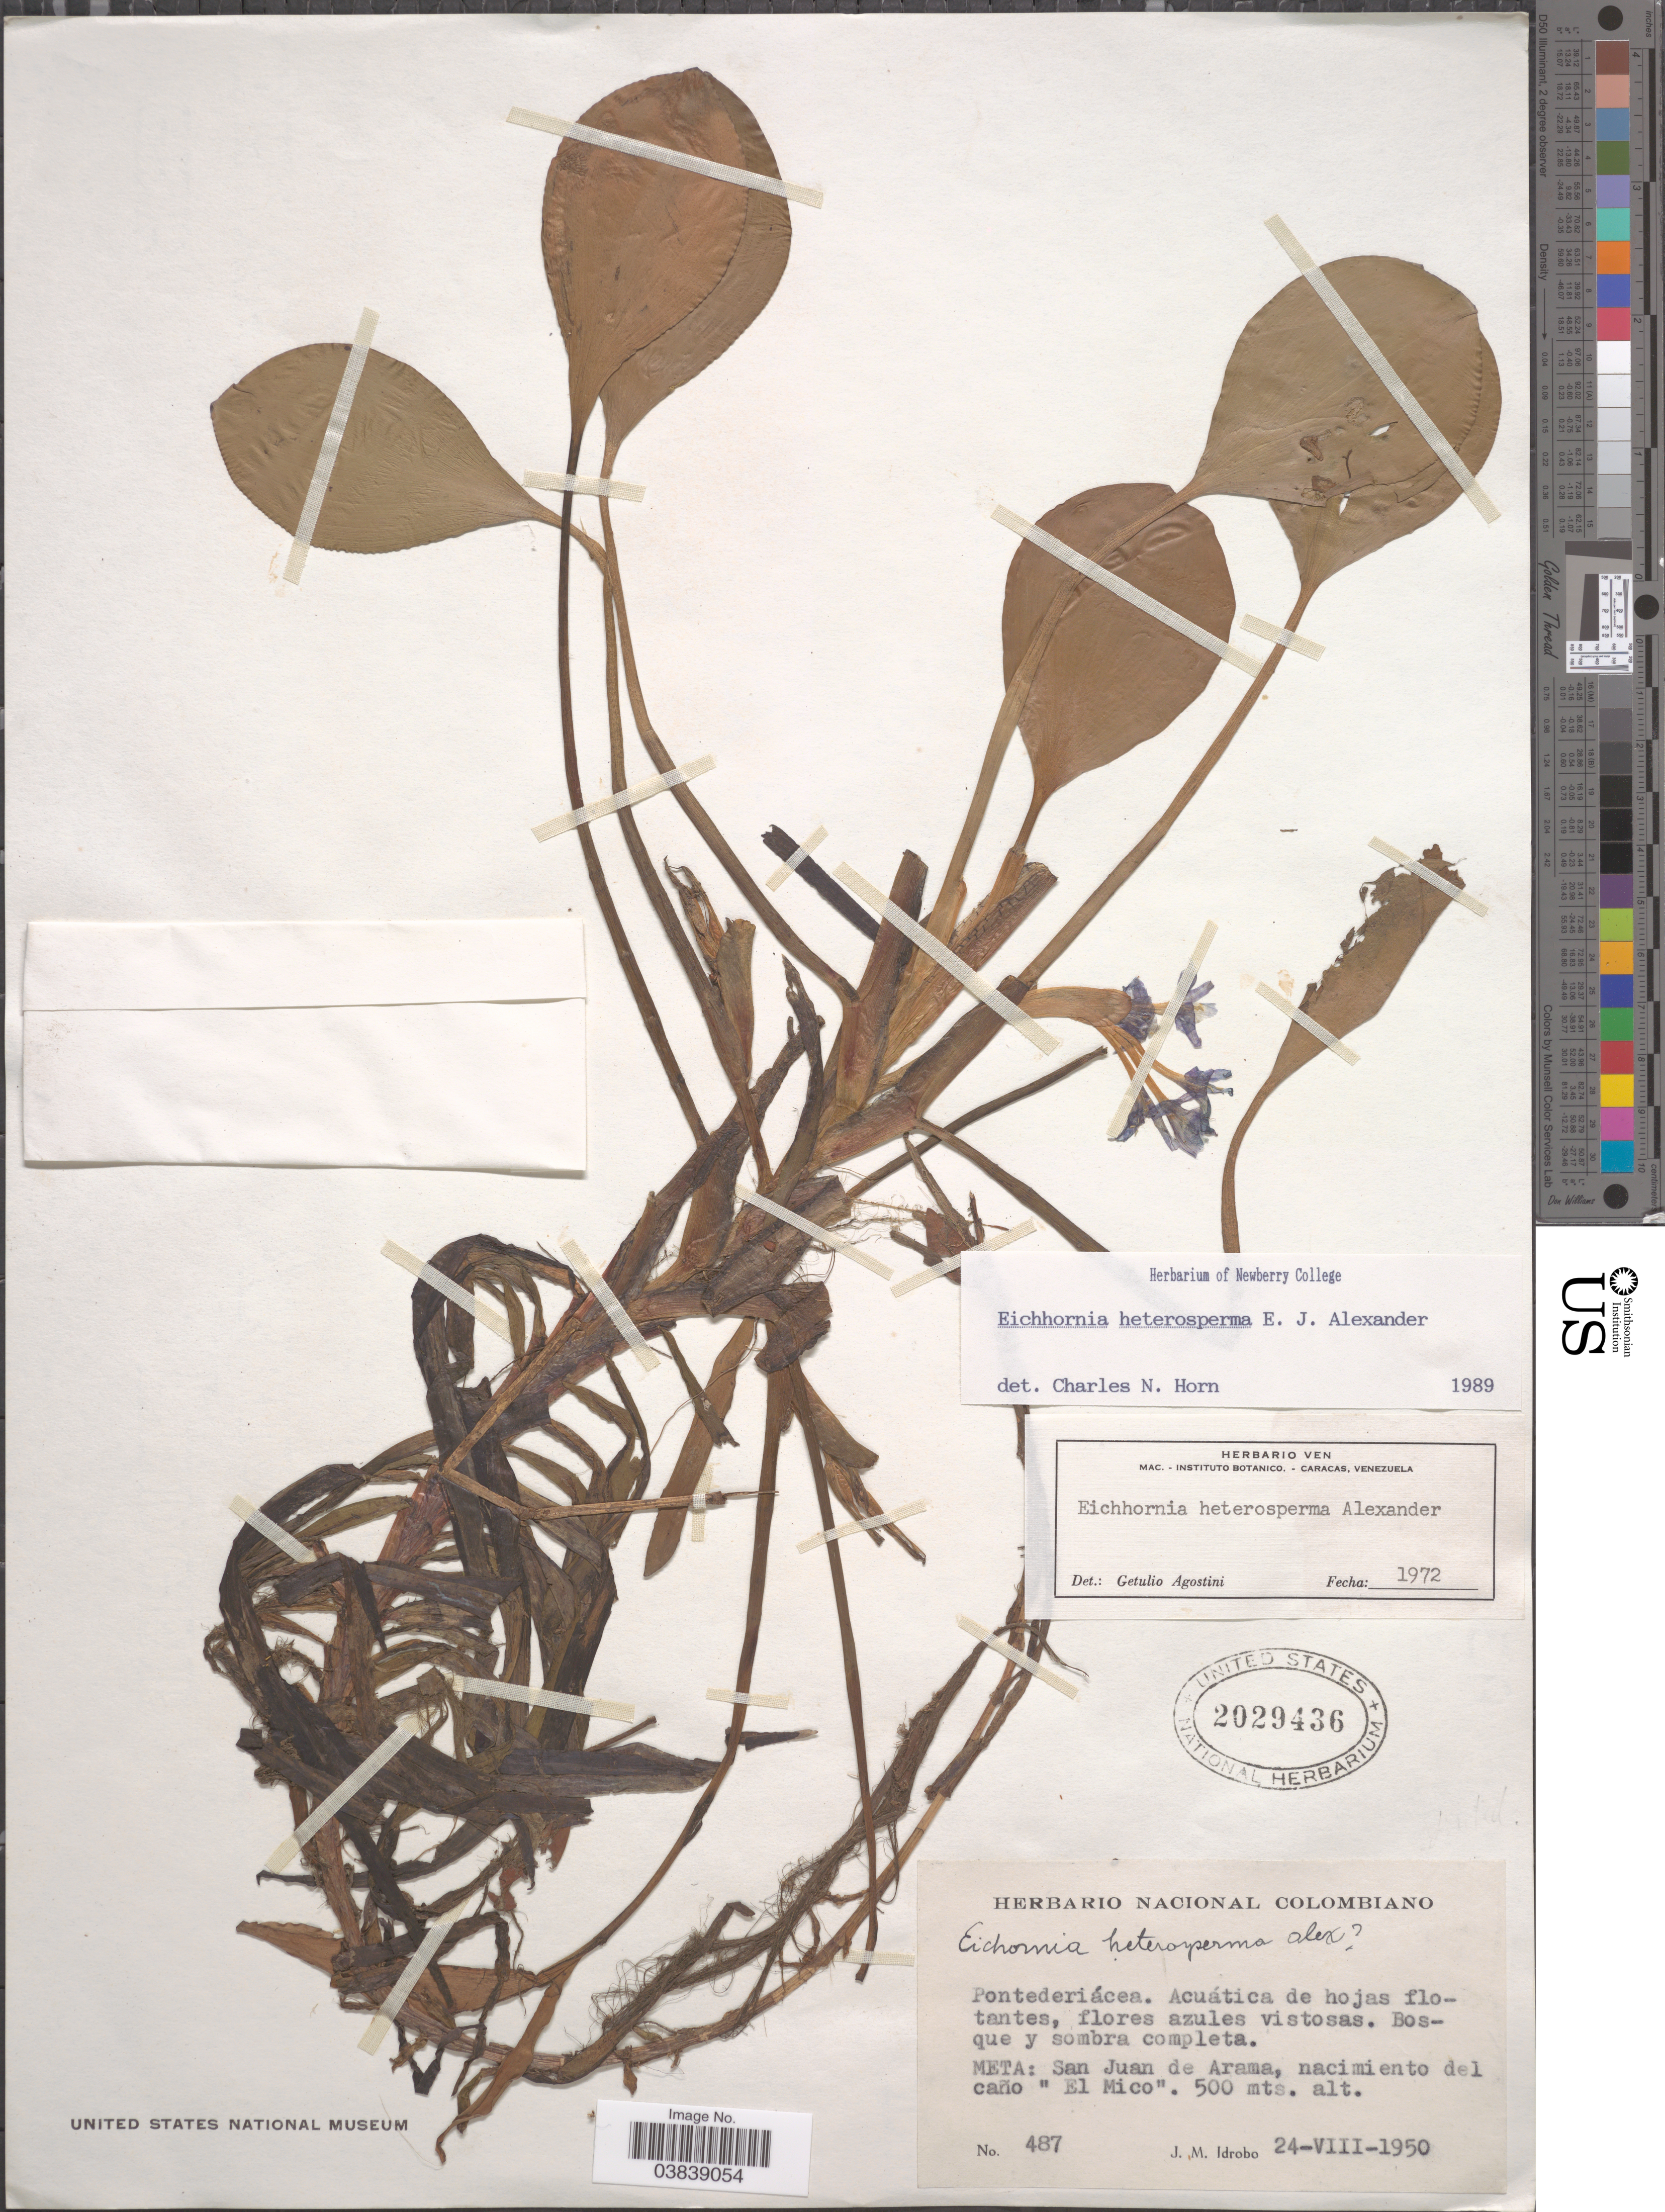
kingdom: Plantae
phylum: Tracheophyta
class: Liliopsida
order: Commelinales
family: Pontederiaceae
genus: Eichhornia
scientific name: Eichhornia heterosperma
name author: Alexander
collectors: J. M. Idrobo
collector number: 487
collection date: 1950-08-24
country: Colombia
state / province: Meta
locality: San Juan de Arama, nacimiento del caño "El Mico".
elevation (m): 500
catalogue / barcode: US 2029436